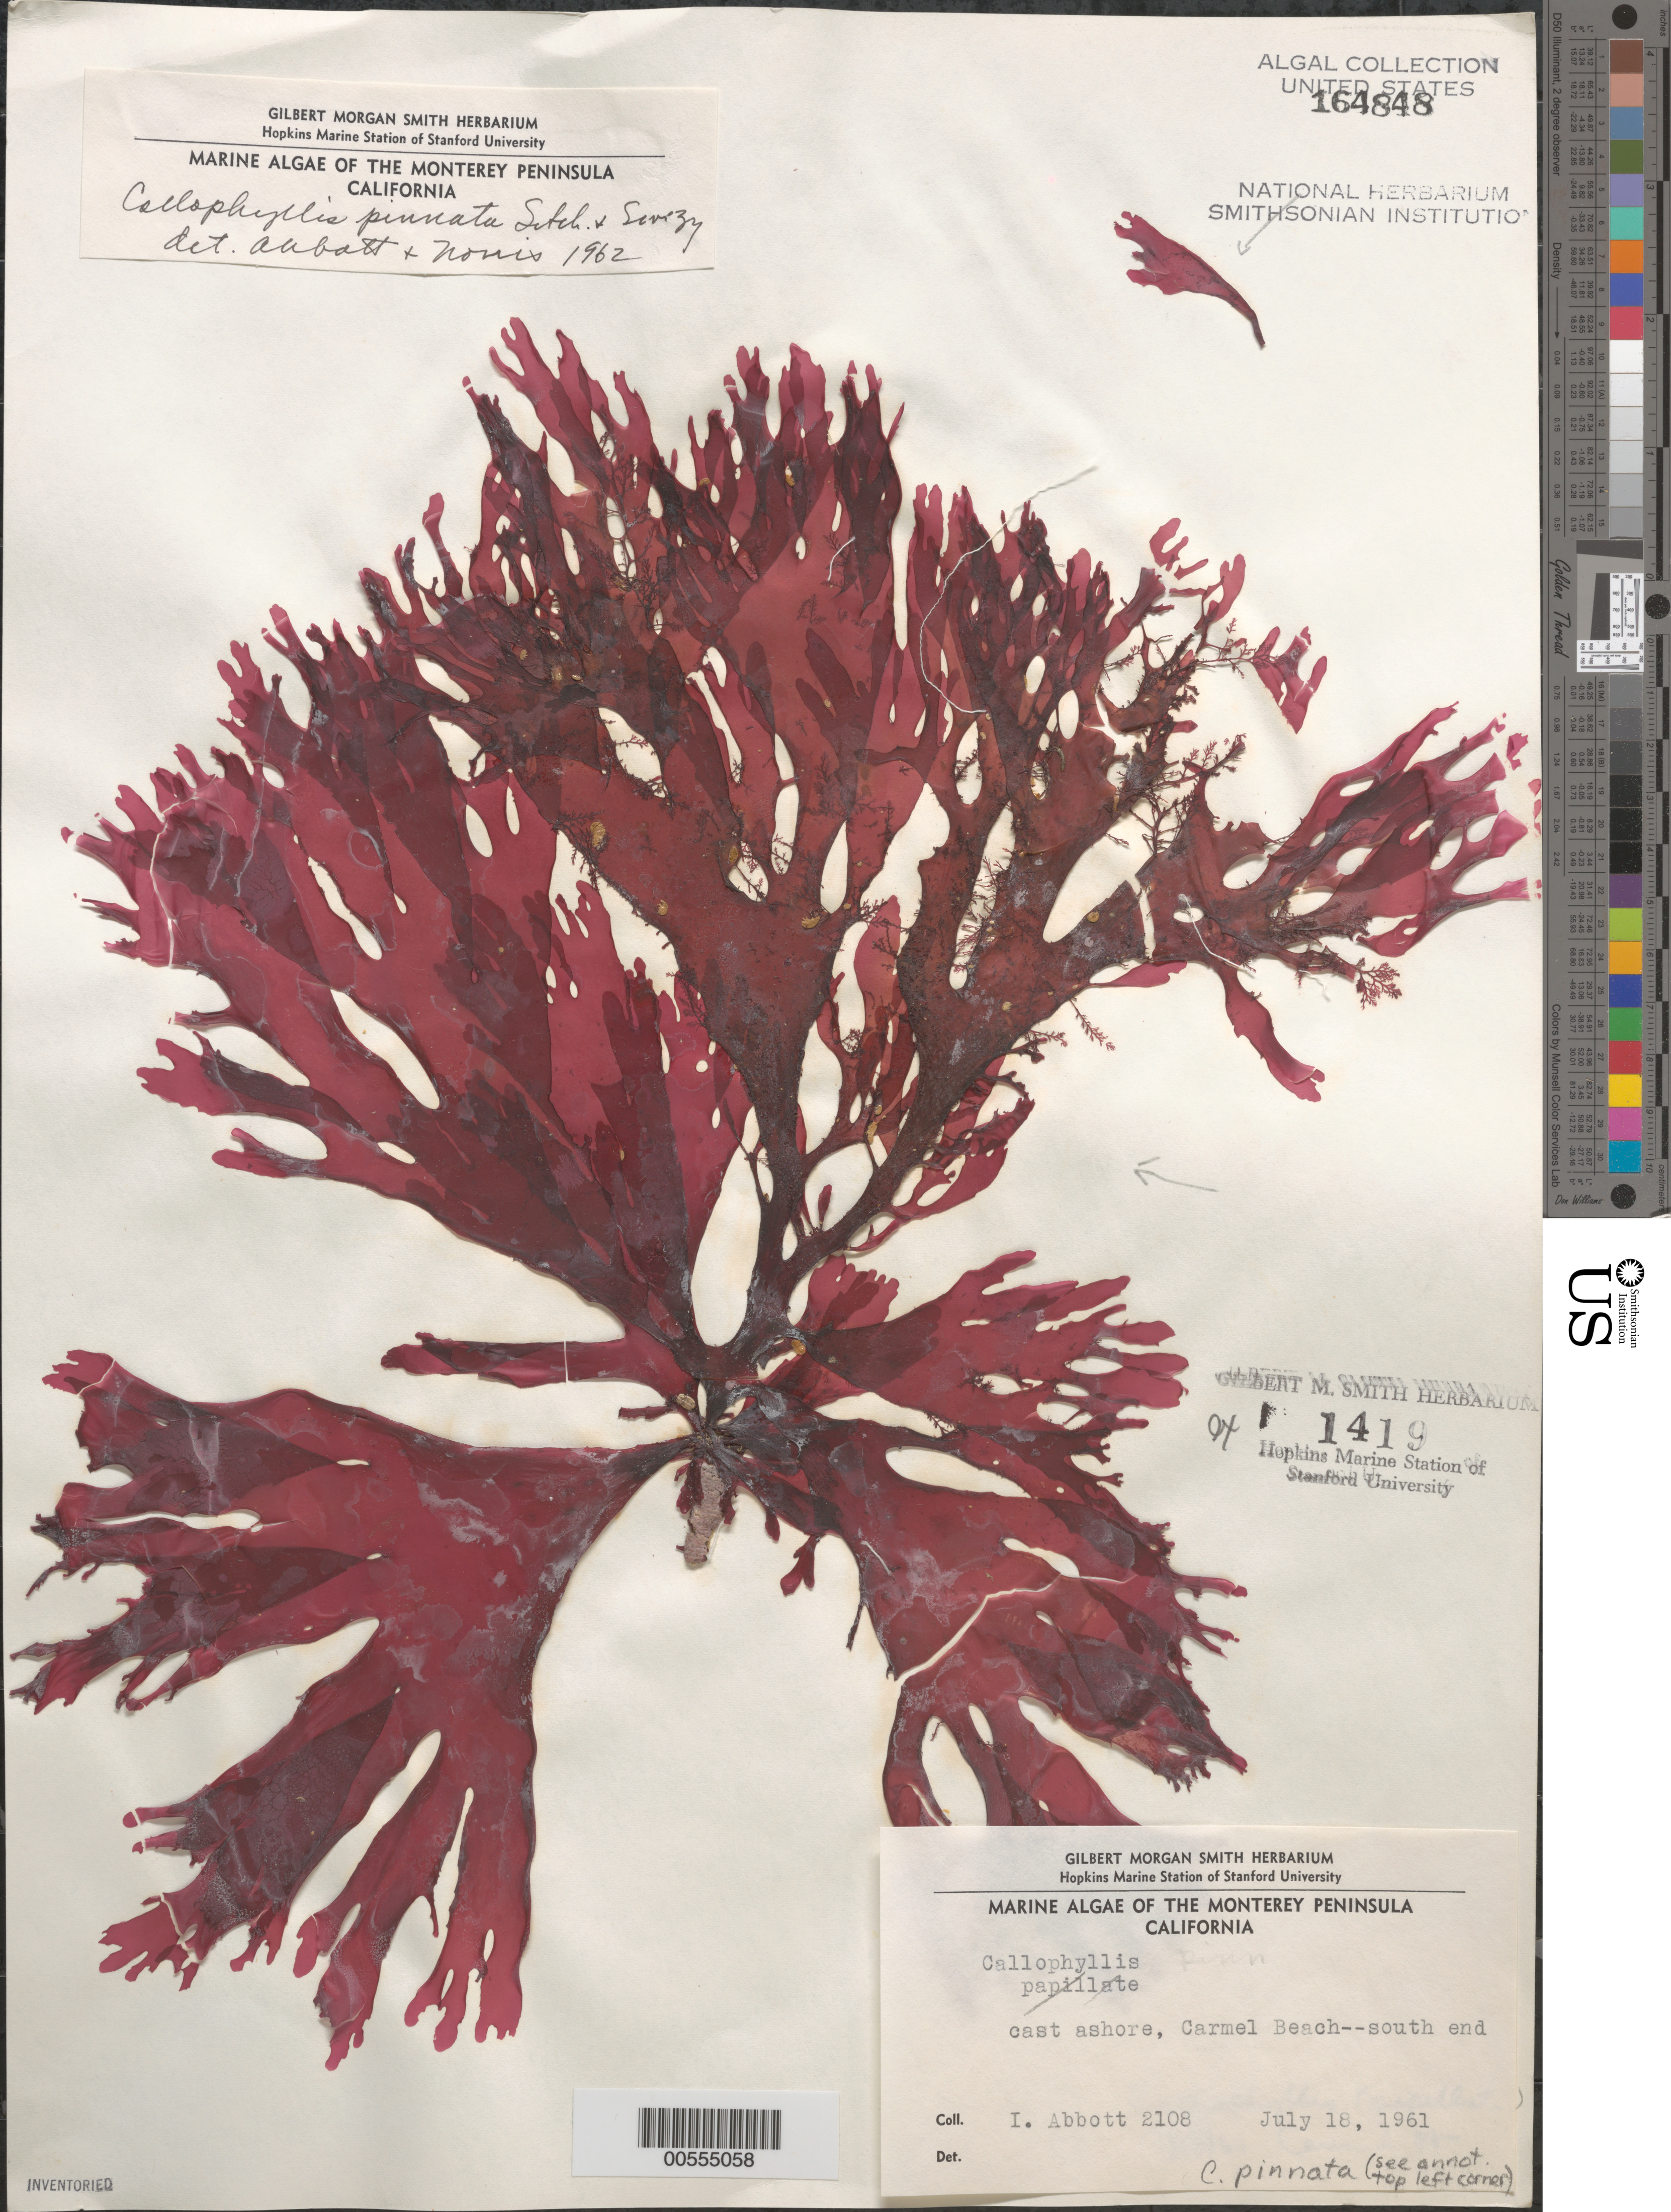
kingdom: Plantae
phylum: Rhodophyta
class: Florideophyceae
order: Gigartinales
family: Kallymeniaceae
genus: Callophyllis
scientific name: Callophyllis pinnata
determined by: Abbott, I. A.; Norris, R. E.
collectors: I. A. Abbott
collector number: IAA 2108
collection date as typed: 18 Jul 1961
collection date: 1961-07-18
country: United States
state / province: California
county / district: Monterey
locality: Carmel Beach, south end, Monterey Peninsula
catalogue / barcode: US 164848